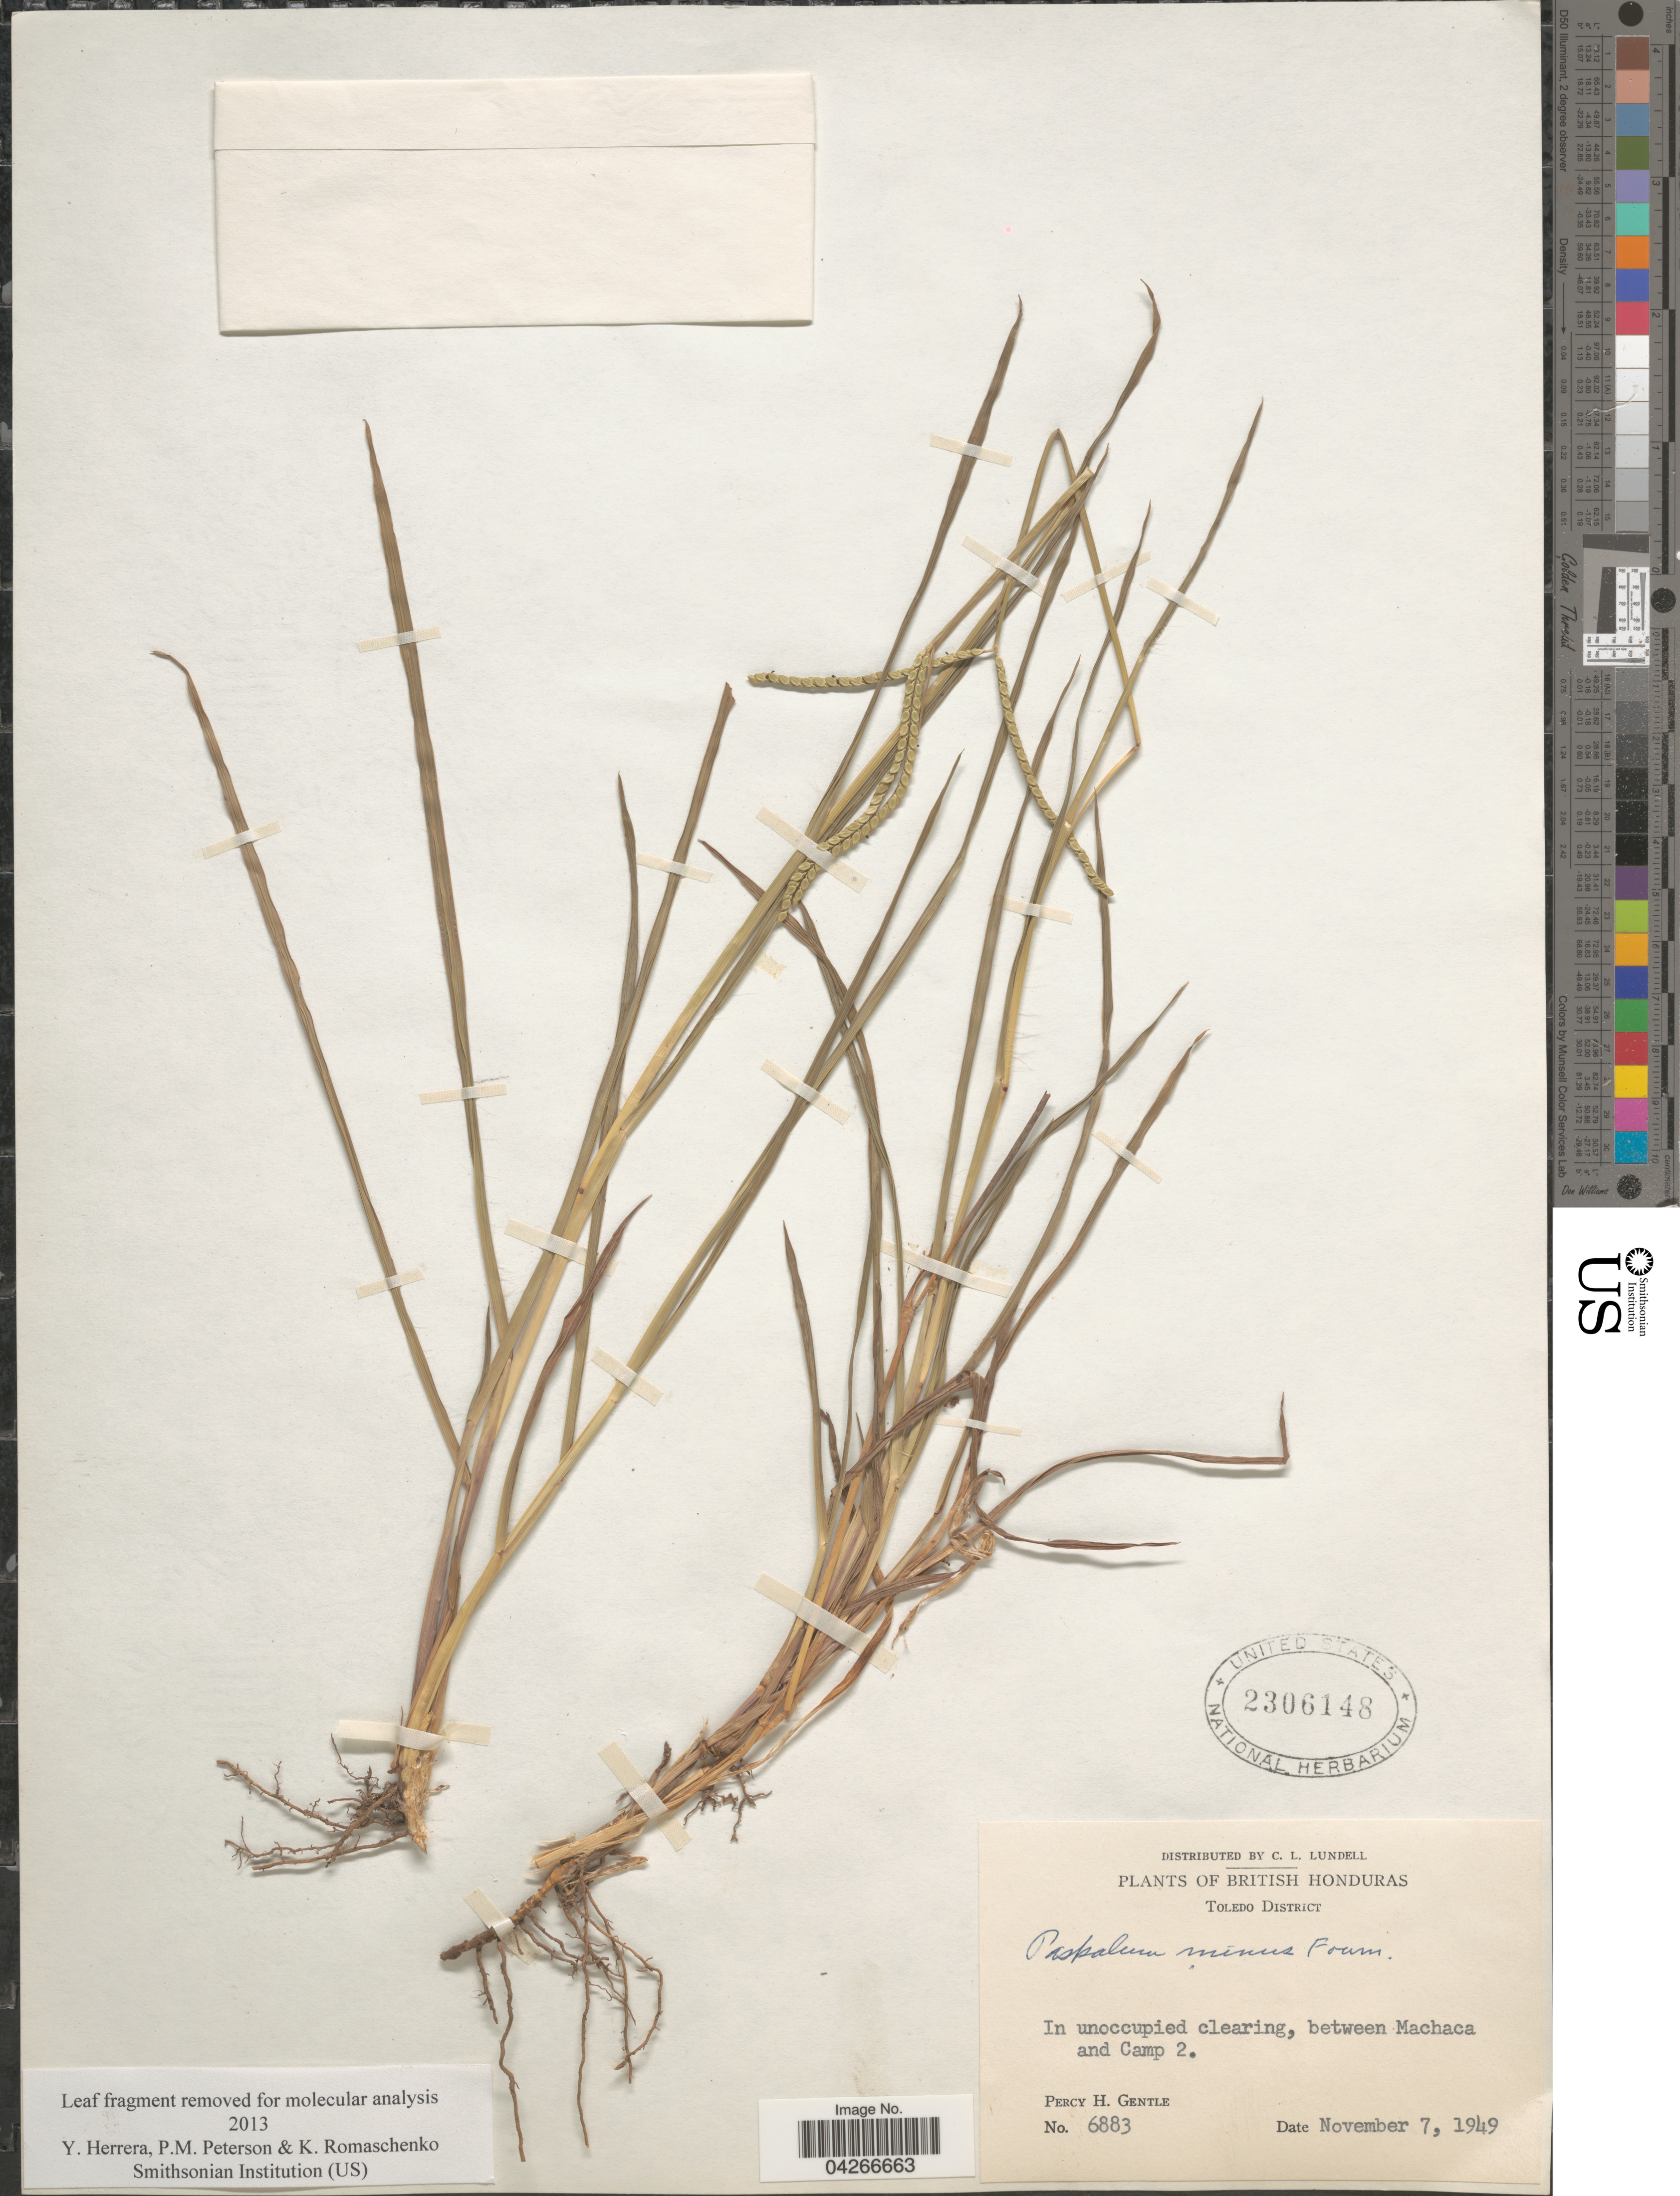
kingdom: Plantae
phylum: Tracheophyta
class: Liliopsida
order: Poales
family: Poaceae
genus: Paspalum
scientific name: Paspalum minus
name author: E. Fourn.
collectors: P. H. Gentle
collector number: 6883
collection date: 1949-11-07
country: Belize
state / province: Toledo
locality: British Honduras. Toledo District. Between Machaca and Camp 2.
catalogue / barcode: US 2306148